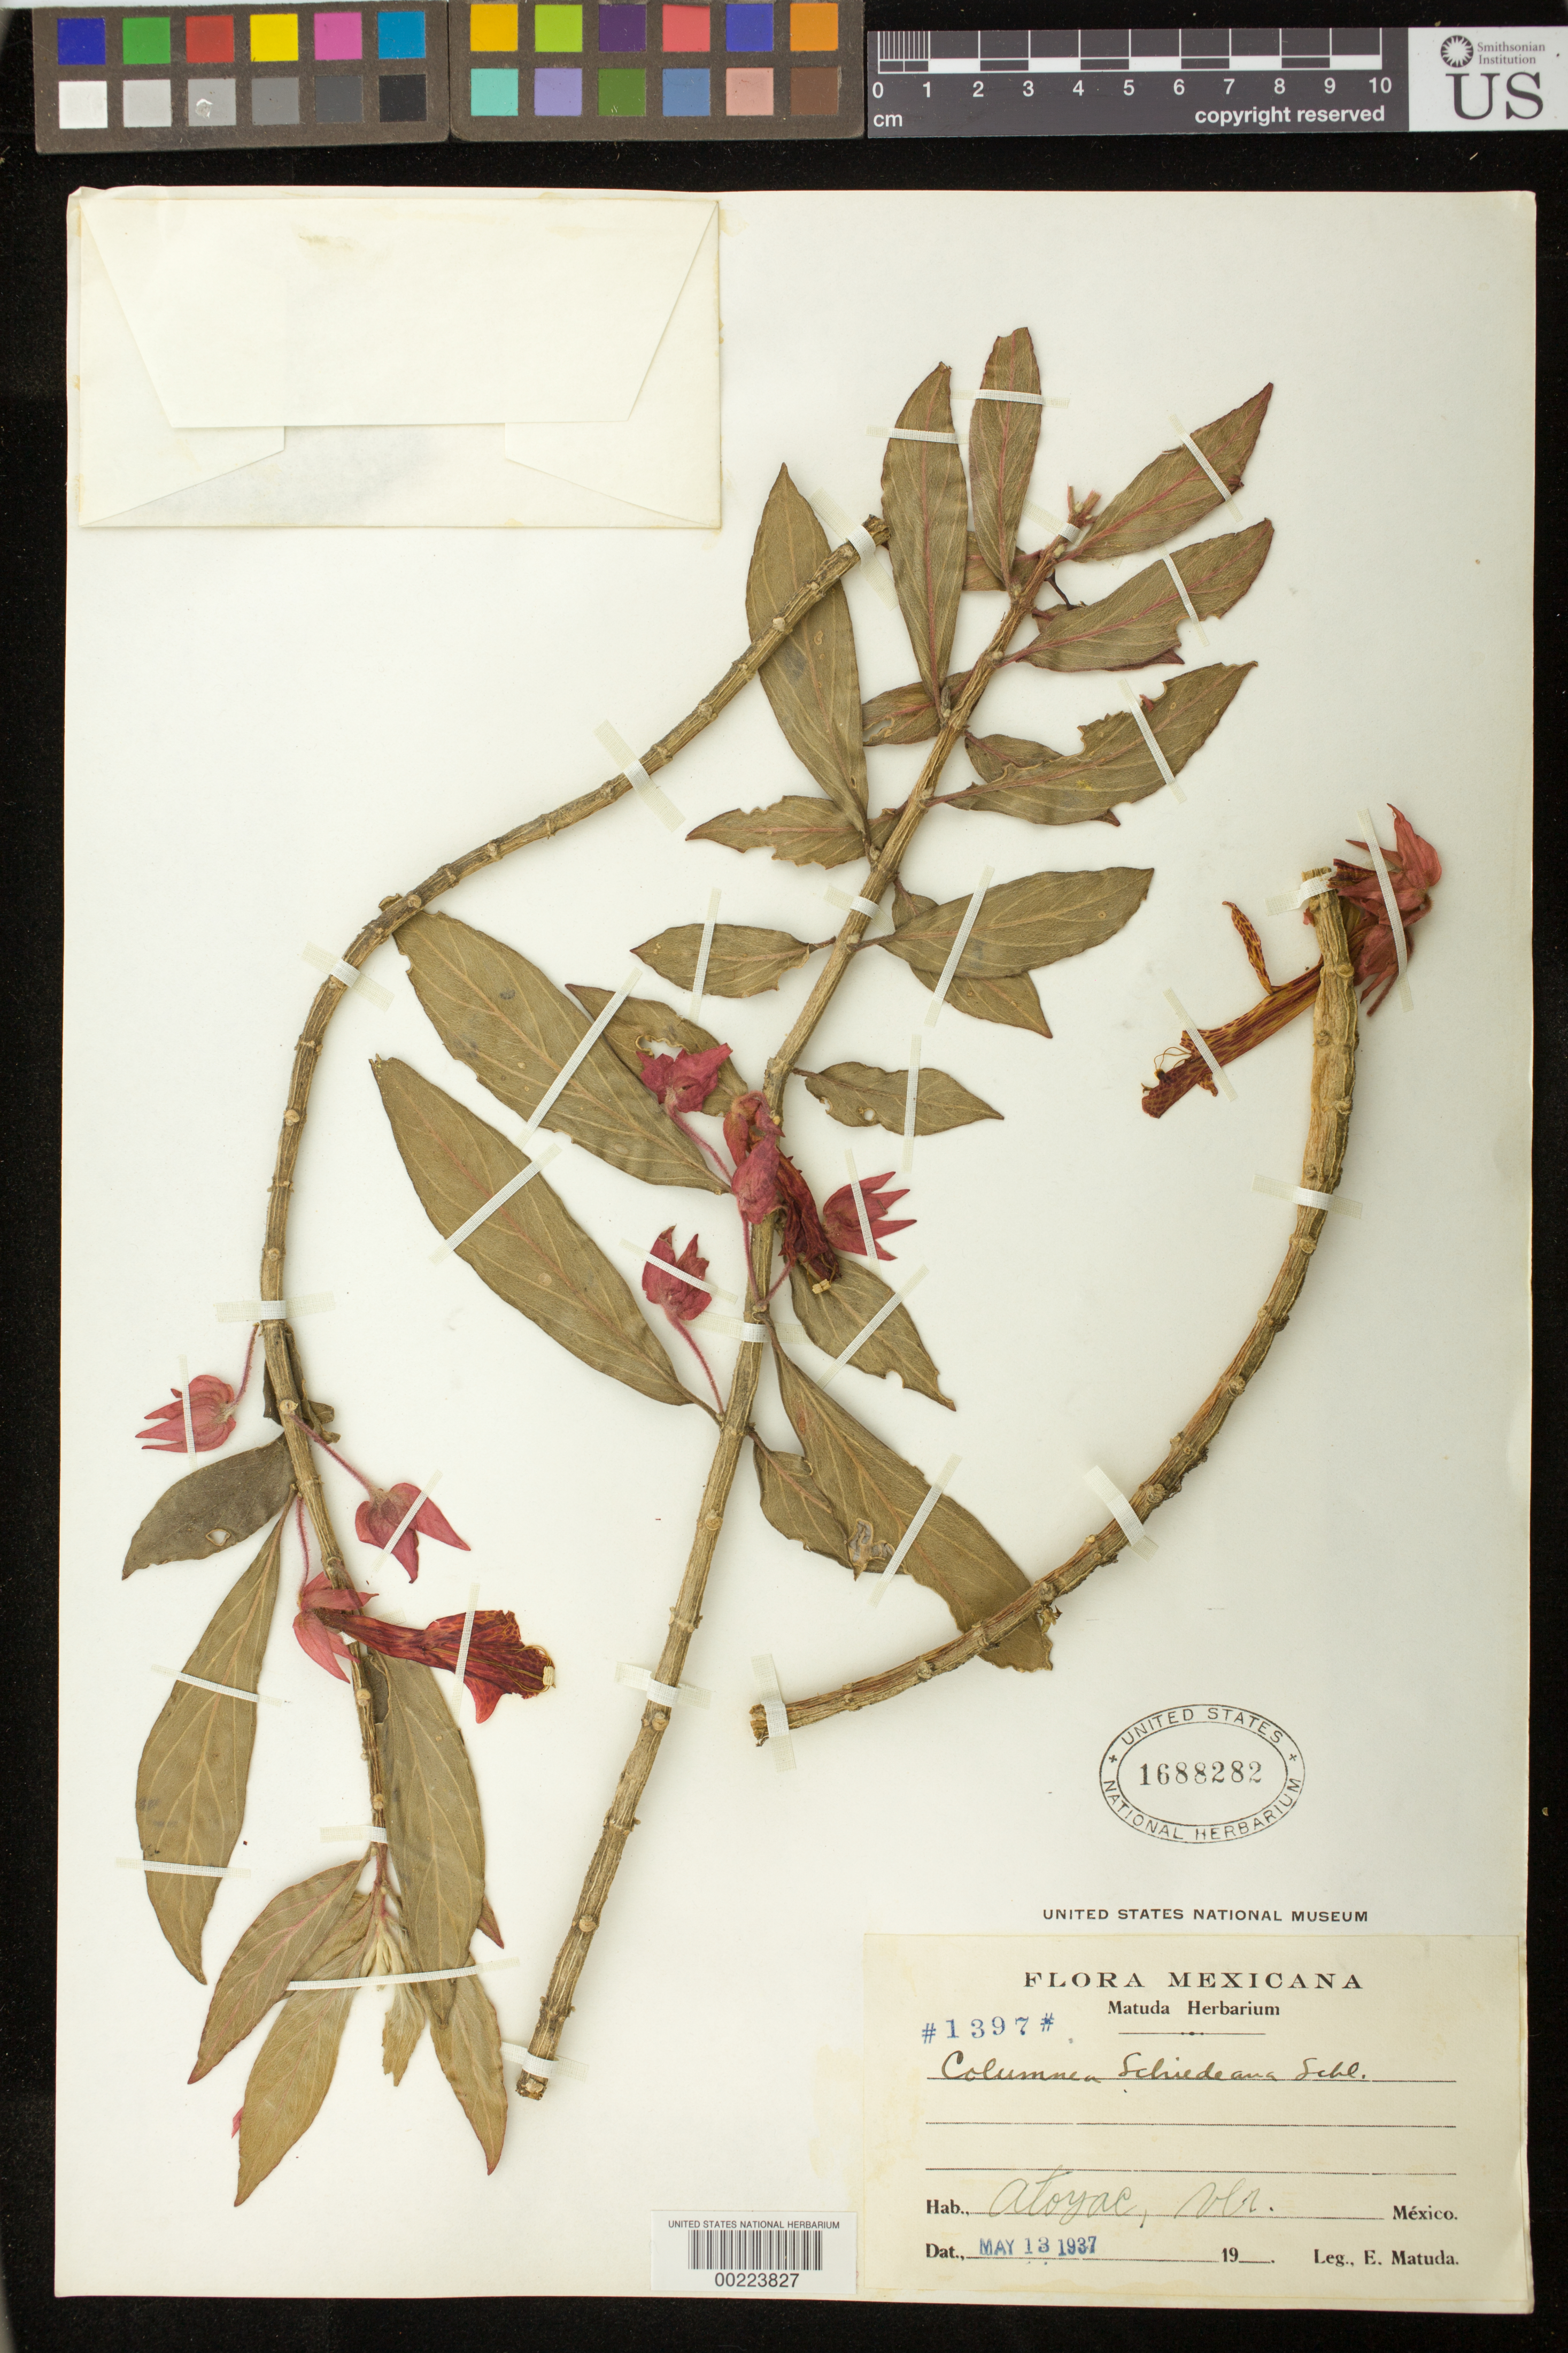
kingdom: Plantae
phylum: Tracheophyta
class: Magnoliopsida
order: Lamiales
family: Gesneriaceae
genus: Columnea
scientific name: Columnea schiedeana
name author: Schltdl.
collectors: E. Matuda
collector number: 1397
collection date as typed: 13 May 1937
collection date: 1937-05-13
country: Mexico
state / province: Veracruz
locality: Atoyac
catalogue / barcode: US 1688282